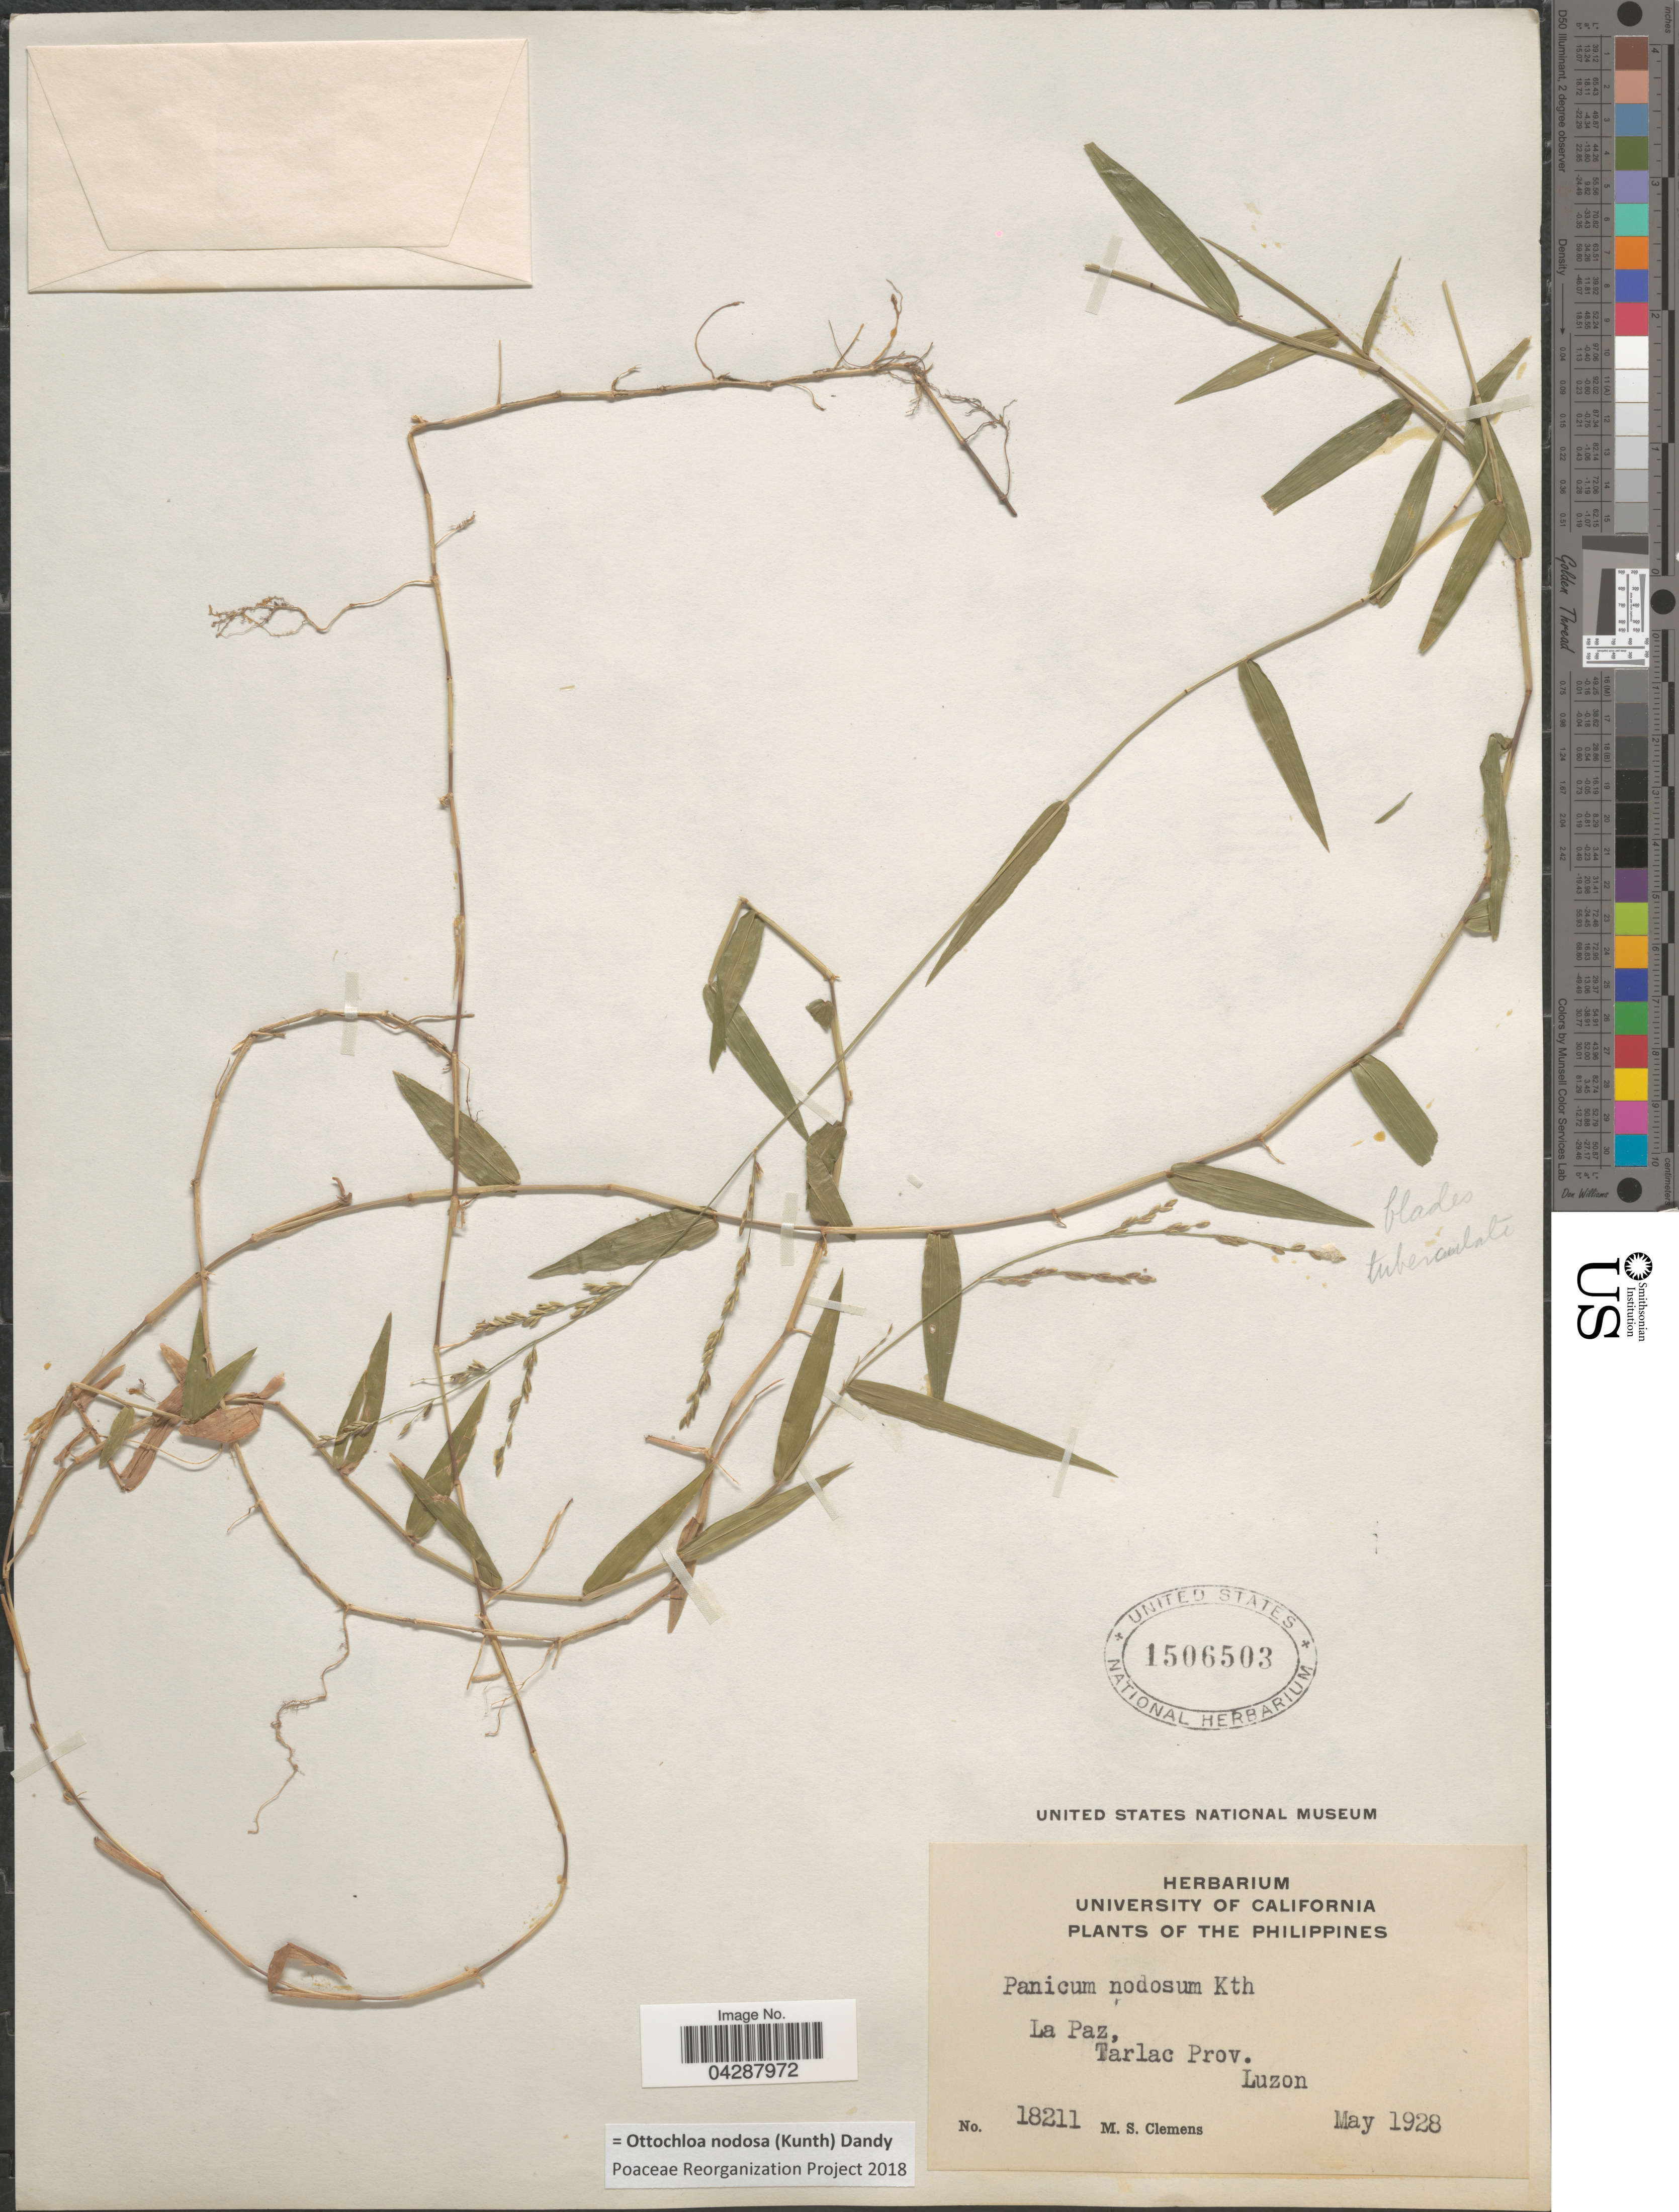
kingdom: Plantae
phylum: Tracheophyta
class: Liliopsida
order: Poales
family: Poaceae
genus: Ottochloa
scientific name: Ottochloa nodosa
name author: (Kunth) Dandy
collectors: M. S. Clemens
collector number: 18211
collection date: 1928-05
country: Philippines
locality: La Paz, Tarlac Prov. Luzon.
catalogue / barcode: US 1506503